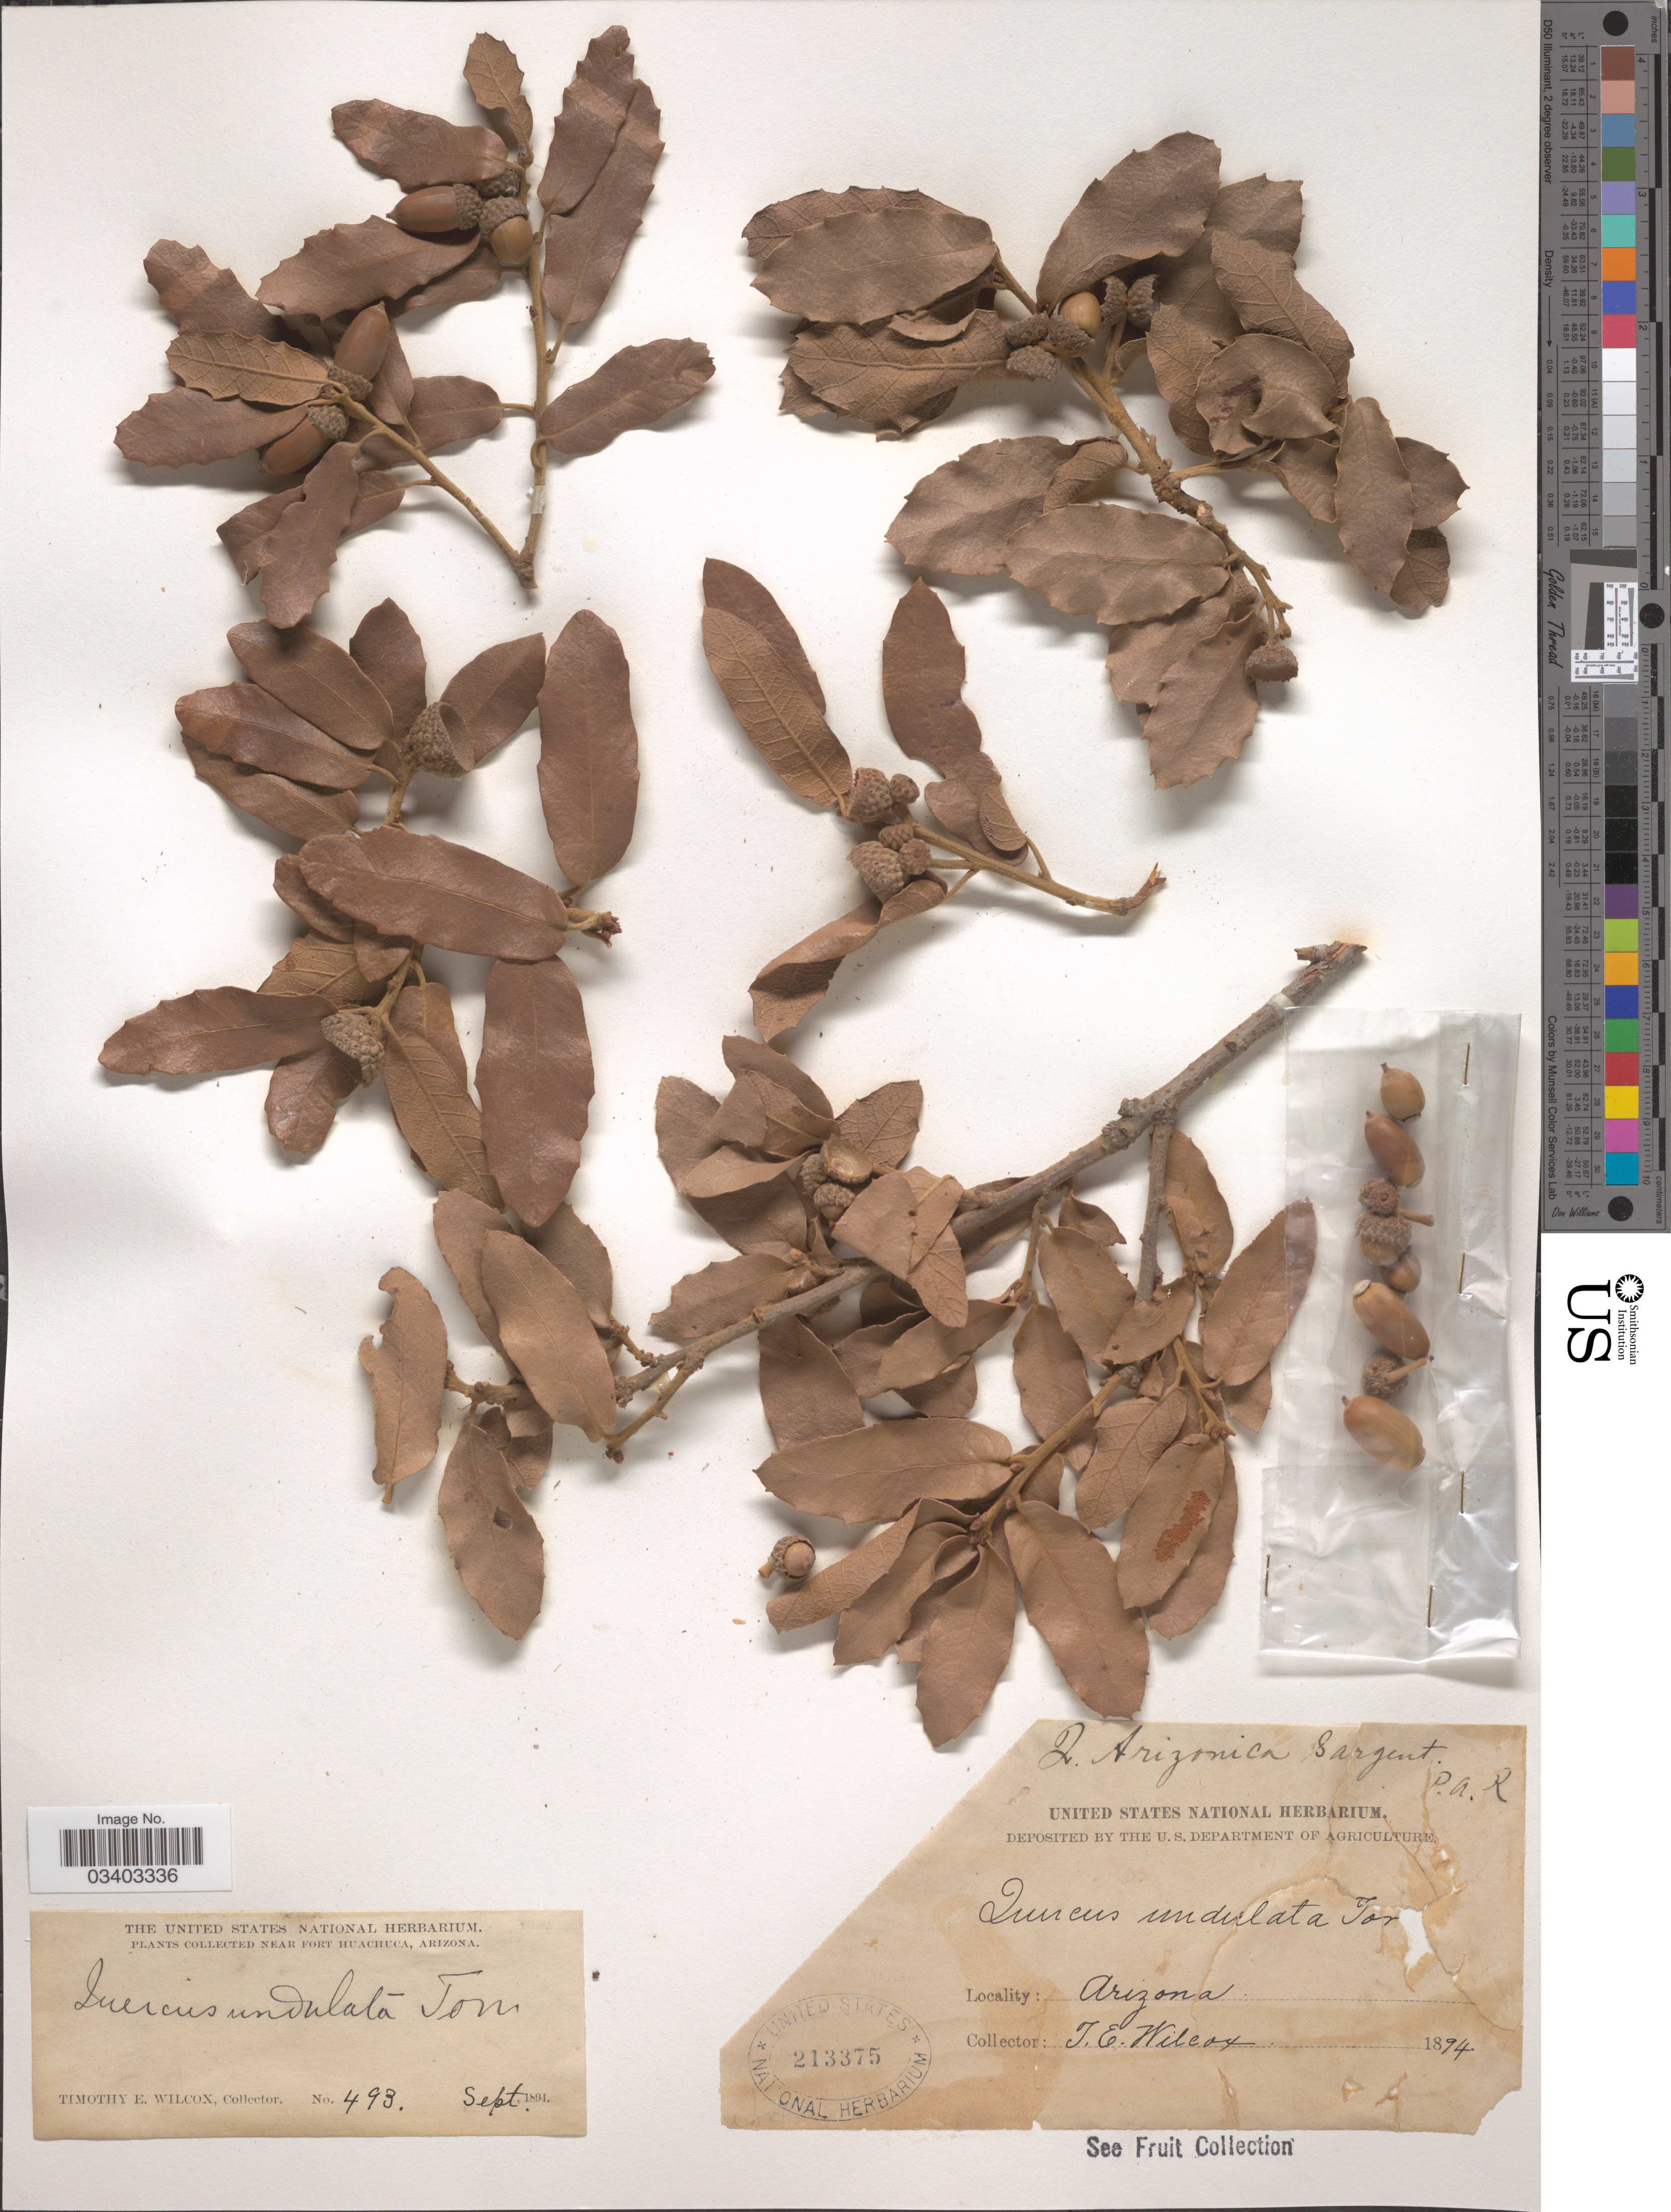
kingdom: Plantae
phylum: Tracheophyta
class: Magnoliopsida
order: Fagales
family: Fagaceae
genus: Quercus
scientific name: Quercus arizonica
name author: Sarg.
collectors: T. E. Wilcox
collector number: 493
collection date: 1894-09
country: United States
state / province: Arizona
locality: Near Fort Huachuca.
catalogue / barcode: US 213375